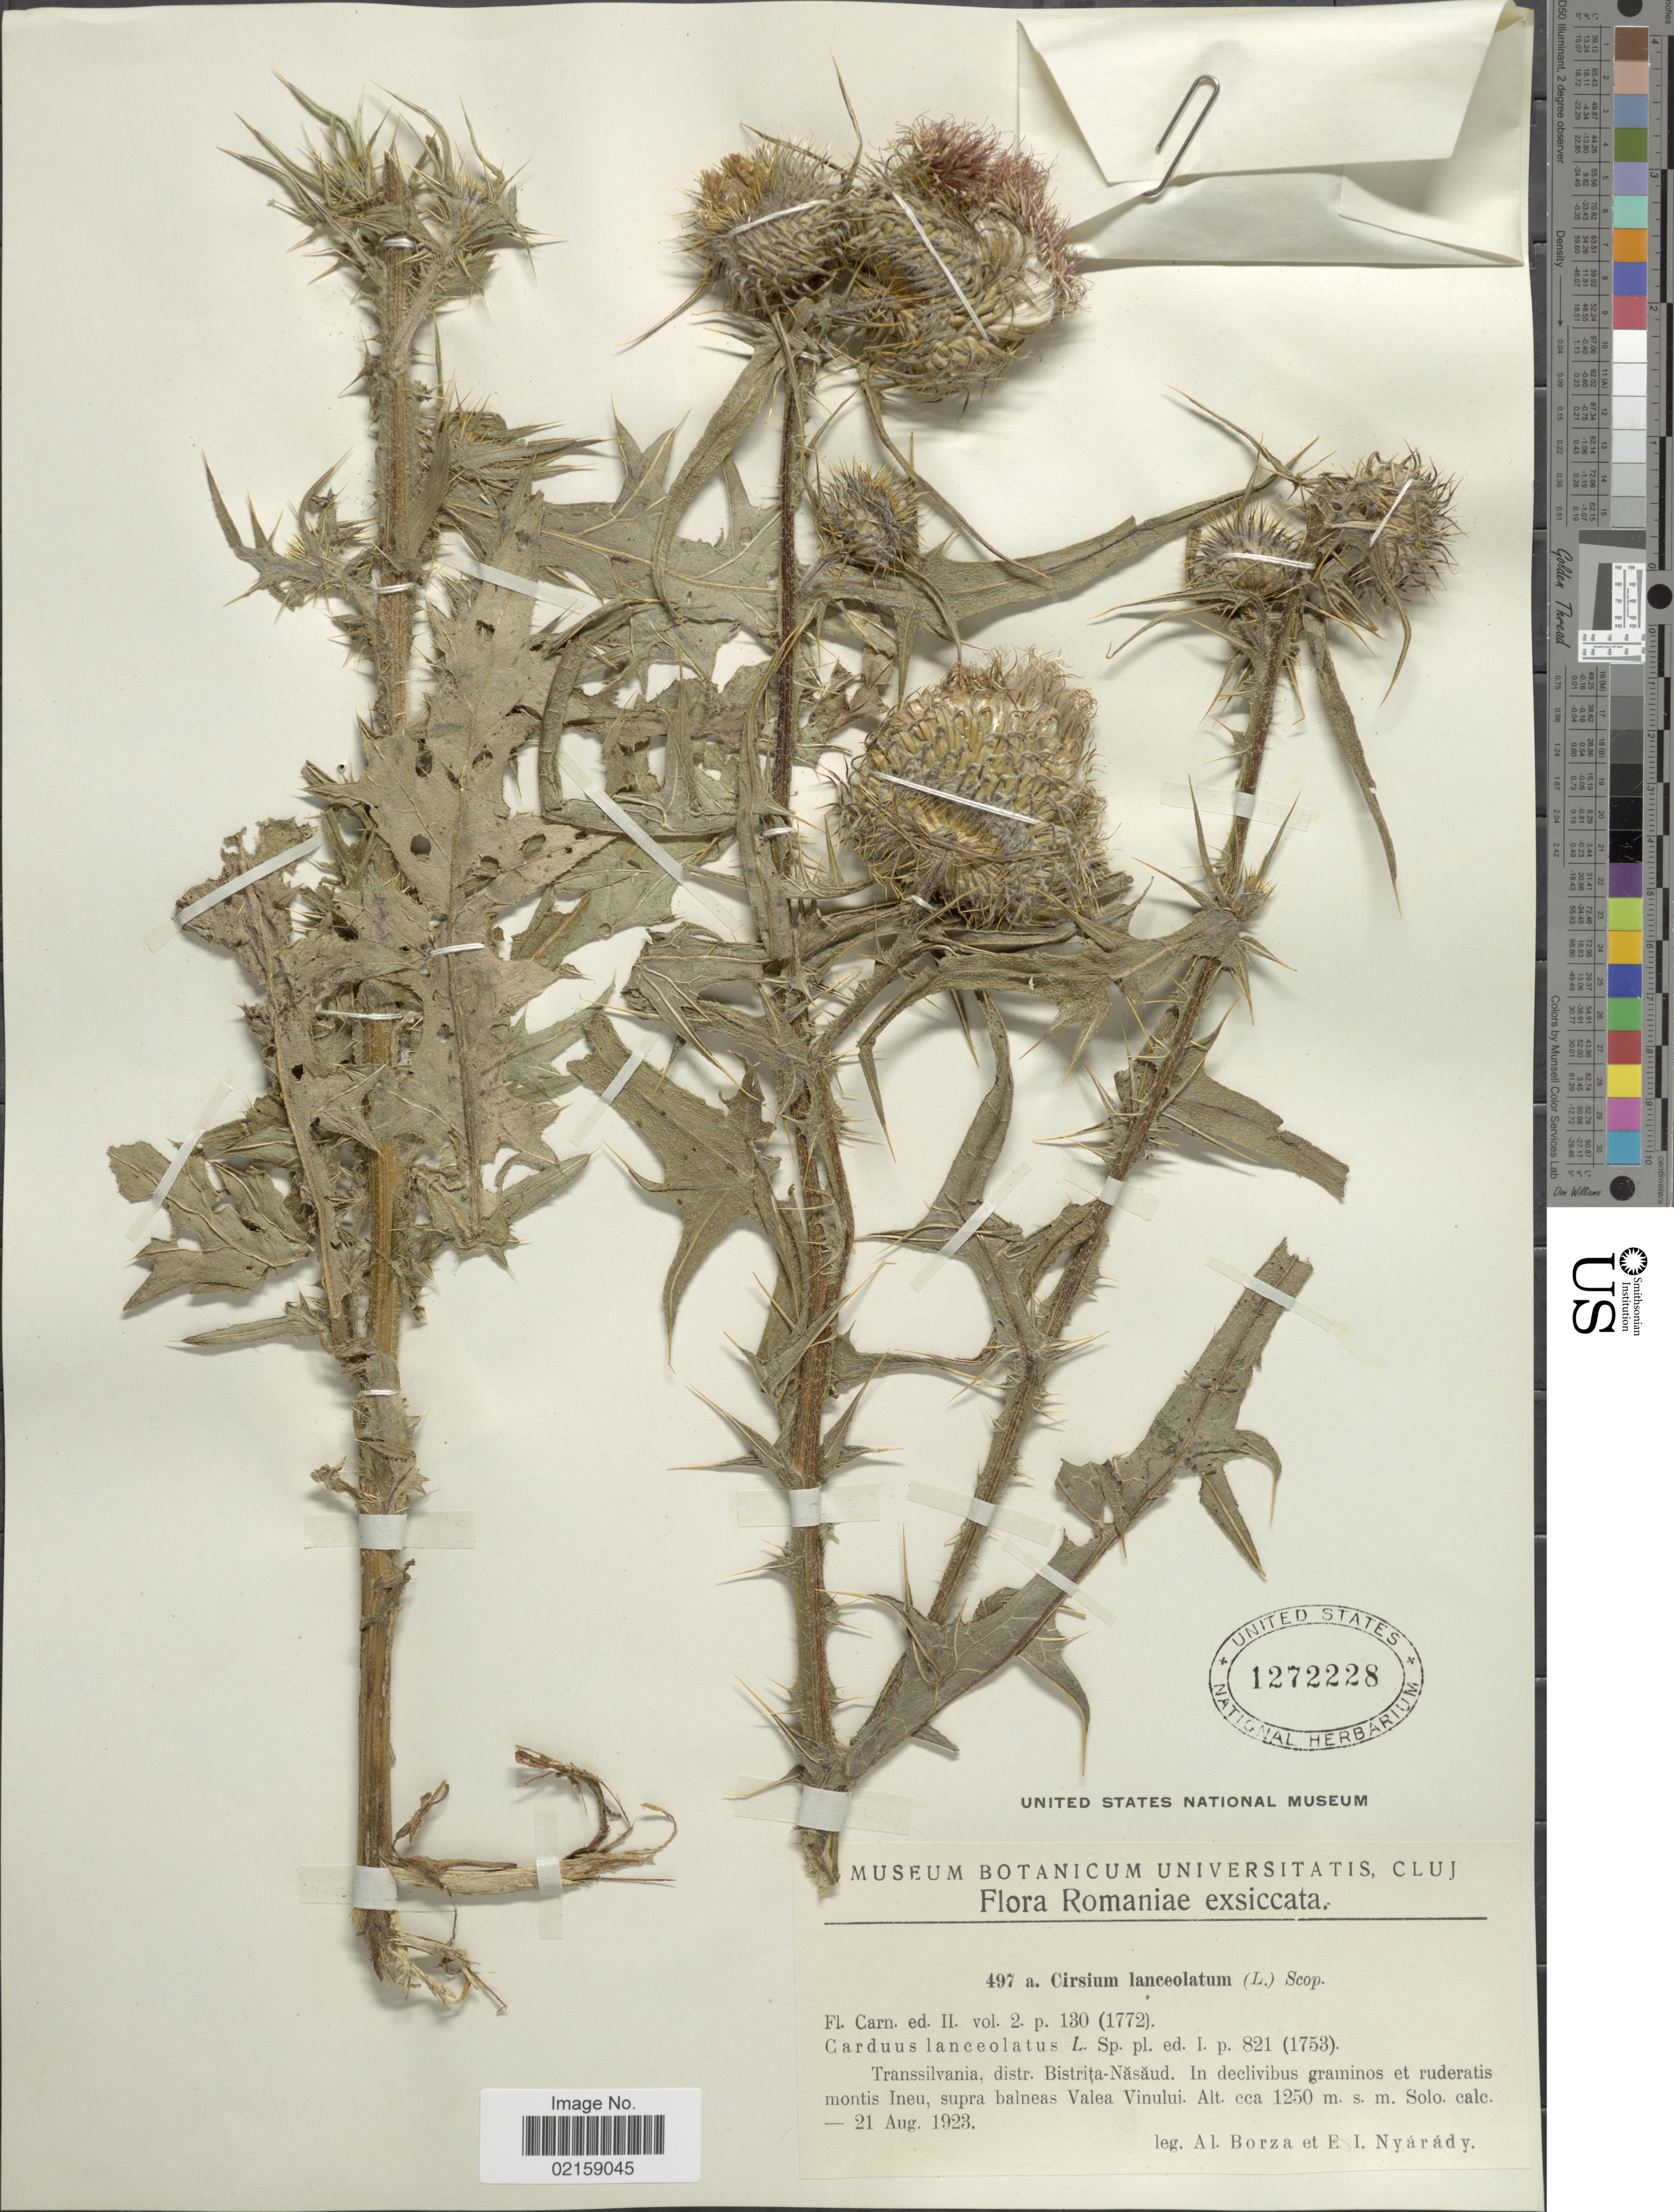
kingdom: Plantae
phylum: Tracheophyta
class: Magnoliopsida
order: Asterales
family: Asteraceae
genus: Cirsium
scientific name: Cirsium vulgare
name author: (Savi) Ten.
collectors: A. Borza & E. Nyárády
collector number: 497a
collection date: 1923-08-21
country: Romania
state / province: Bistrita-Nasaud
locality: Romania exsiccata, Transsilvania, distr. Bistrita-Nasaud, in declivibus graminosis et ruderatis montis Ineu, supra balneas Valea Vinului.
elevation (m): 1250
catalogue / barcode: US 1272228